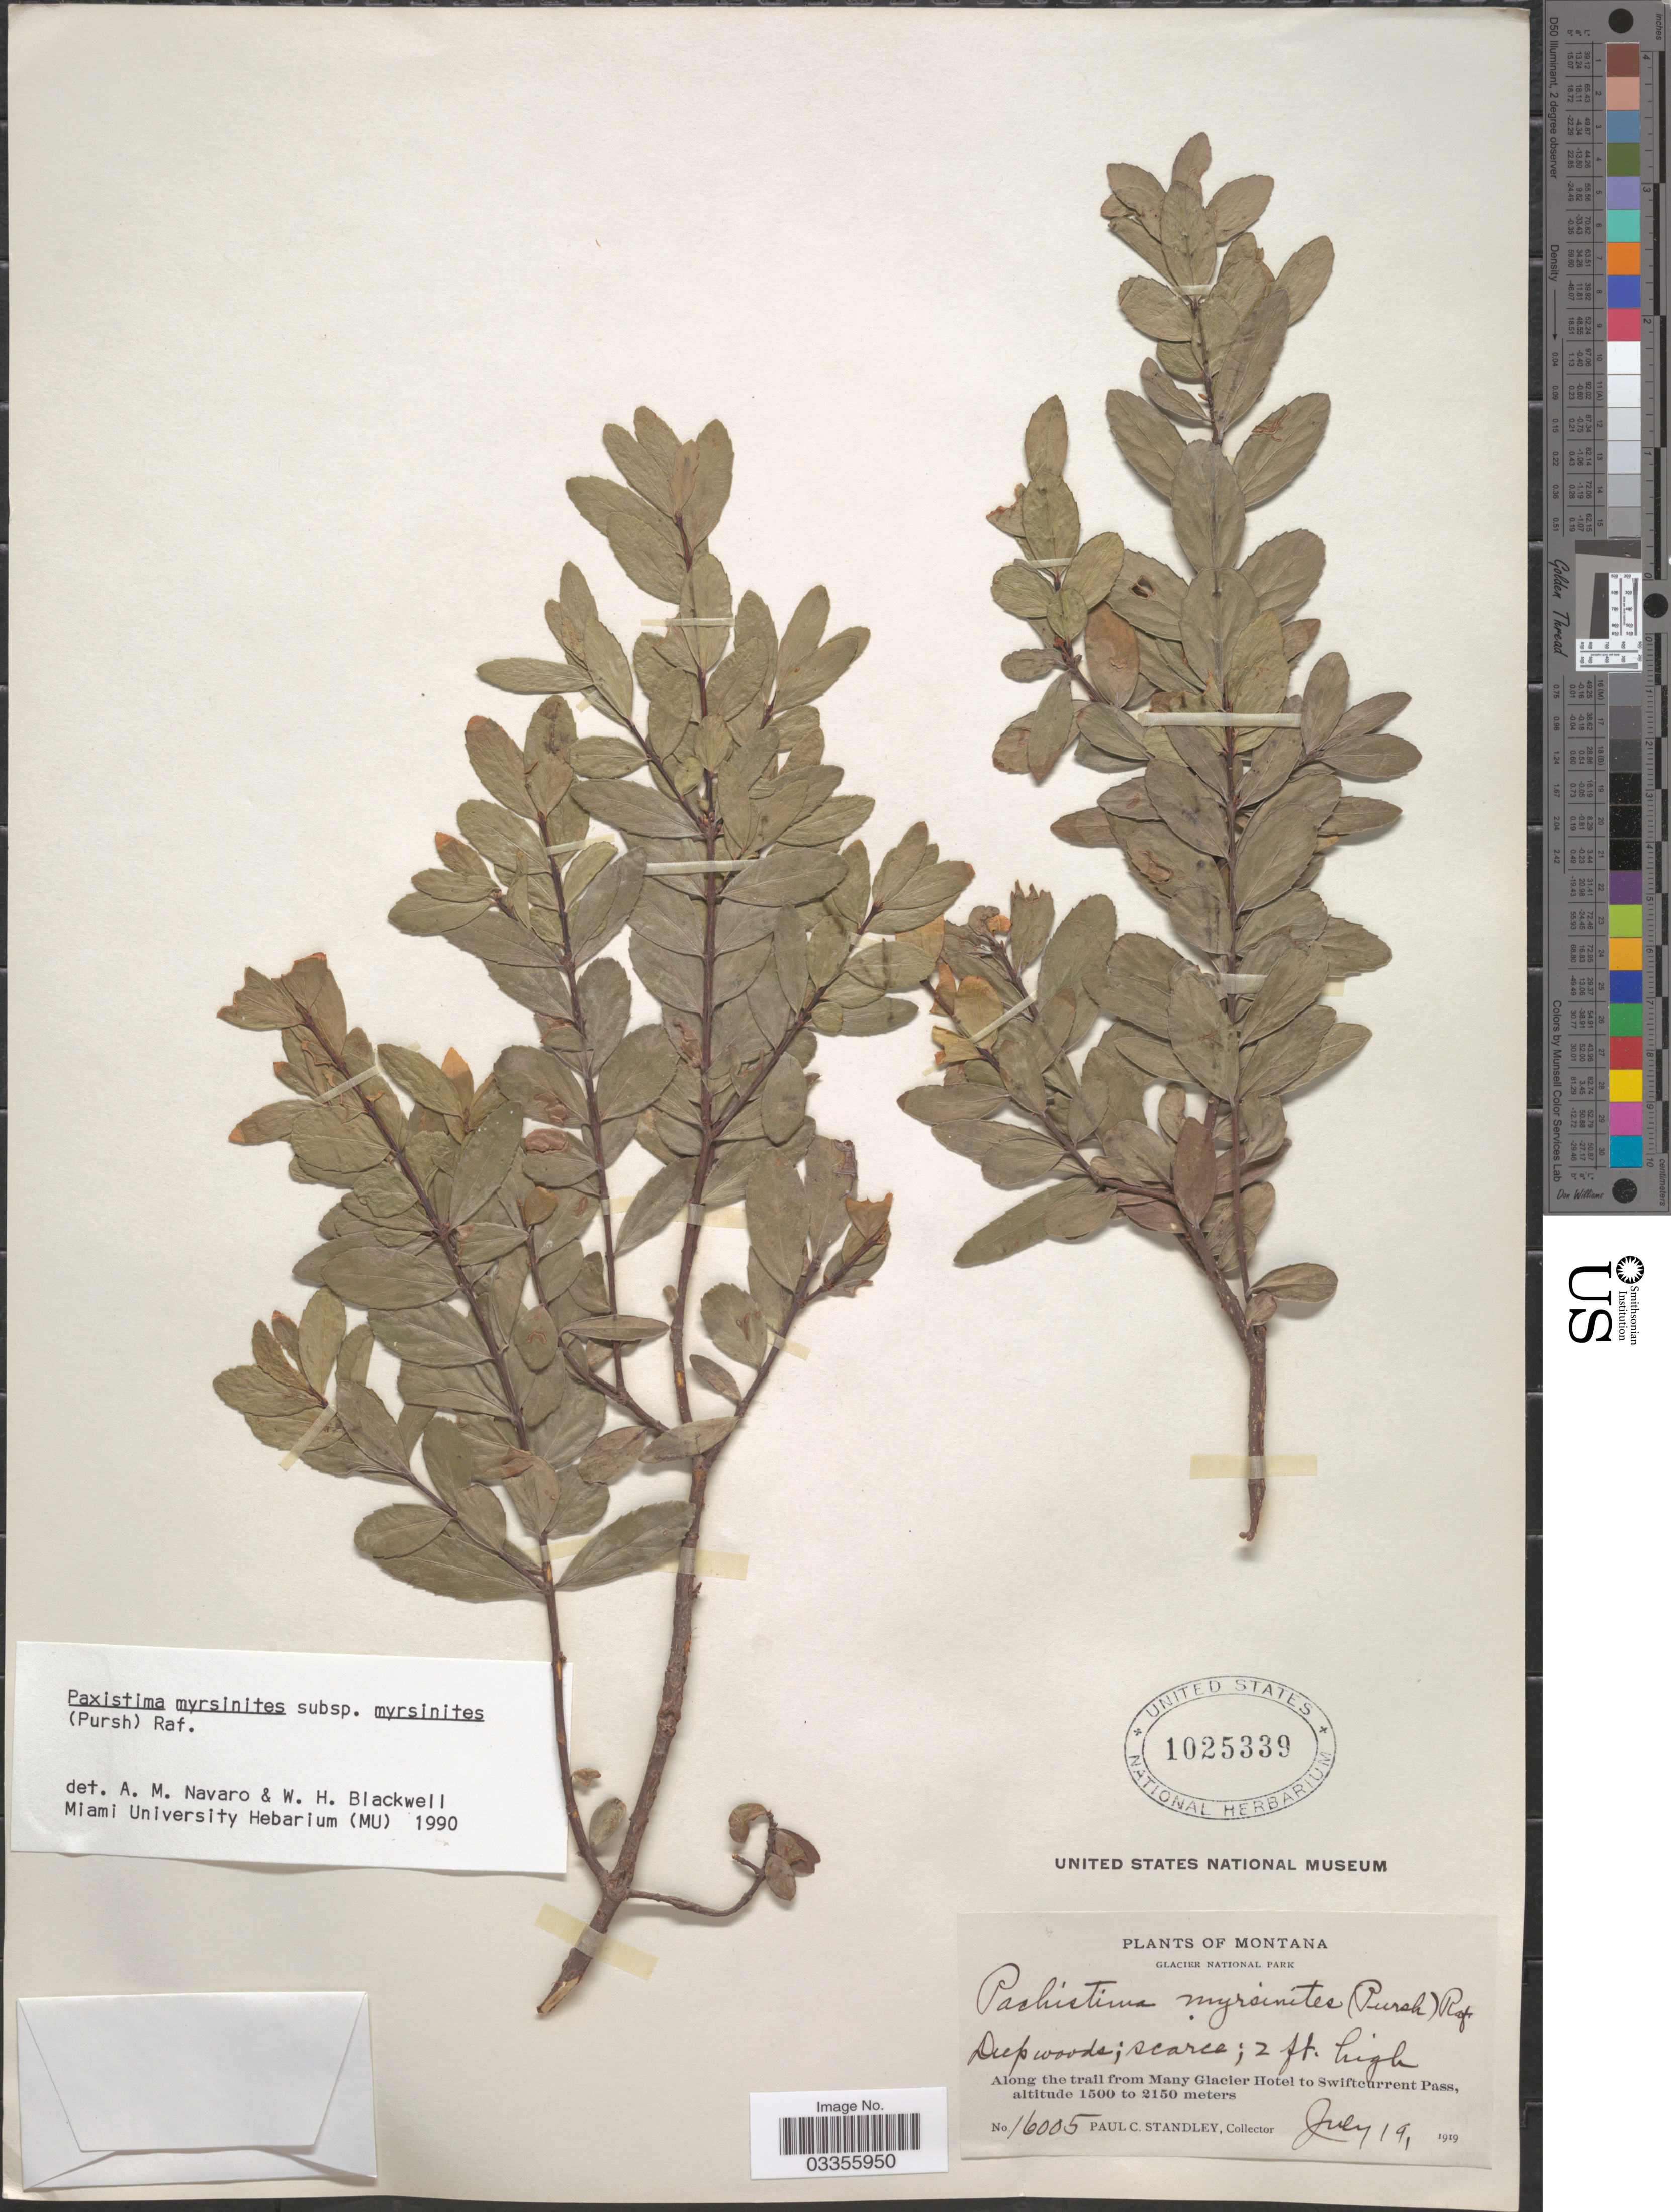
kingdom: Plantae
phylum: Tracheophyta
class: Magnoliopsida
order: Celastrales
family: Celastraceae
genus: Paxistima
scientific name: Paxistima myrsinites subsp. myrsinites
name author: (Pursh) Raf.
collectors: P. C. Standley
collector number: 16005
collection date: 1919-07-19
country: United States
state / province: Montana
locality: Glacier National Park. Along the trail from Many Glacier Hotel to Swiftcurrent Pass.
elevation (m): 1500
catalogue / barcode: US 1025339